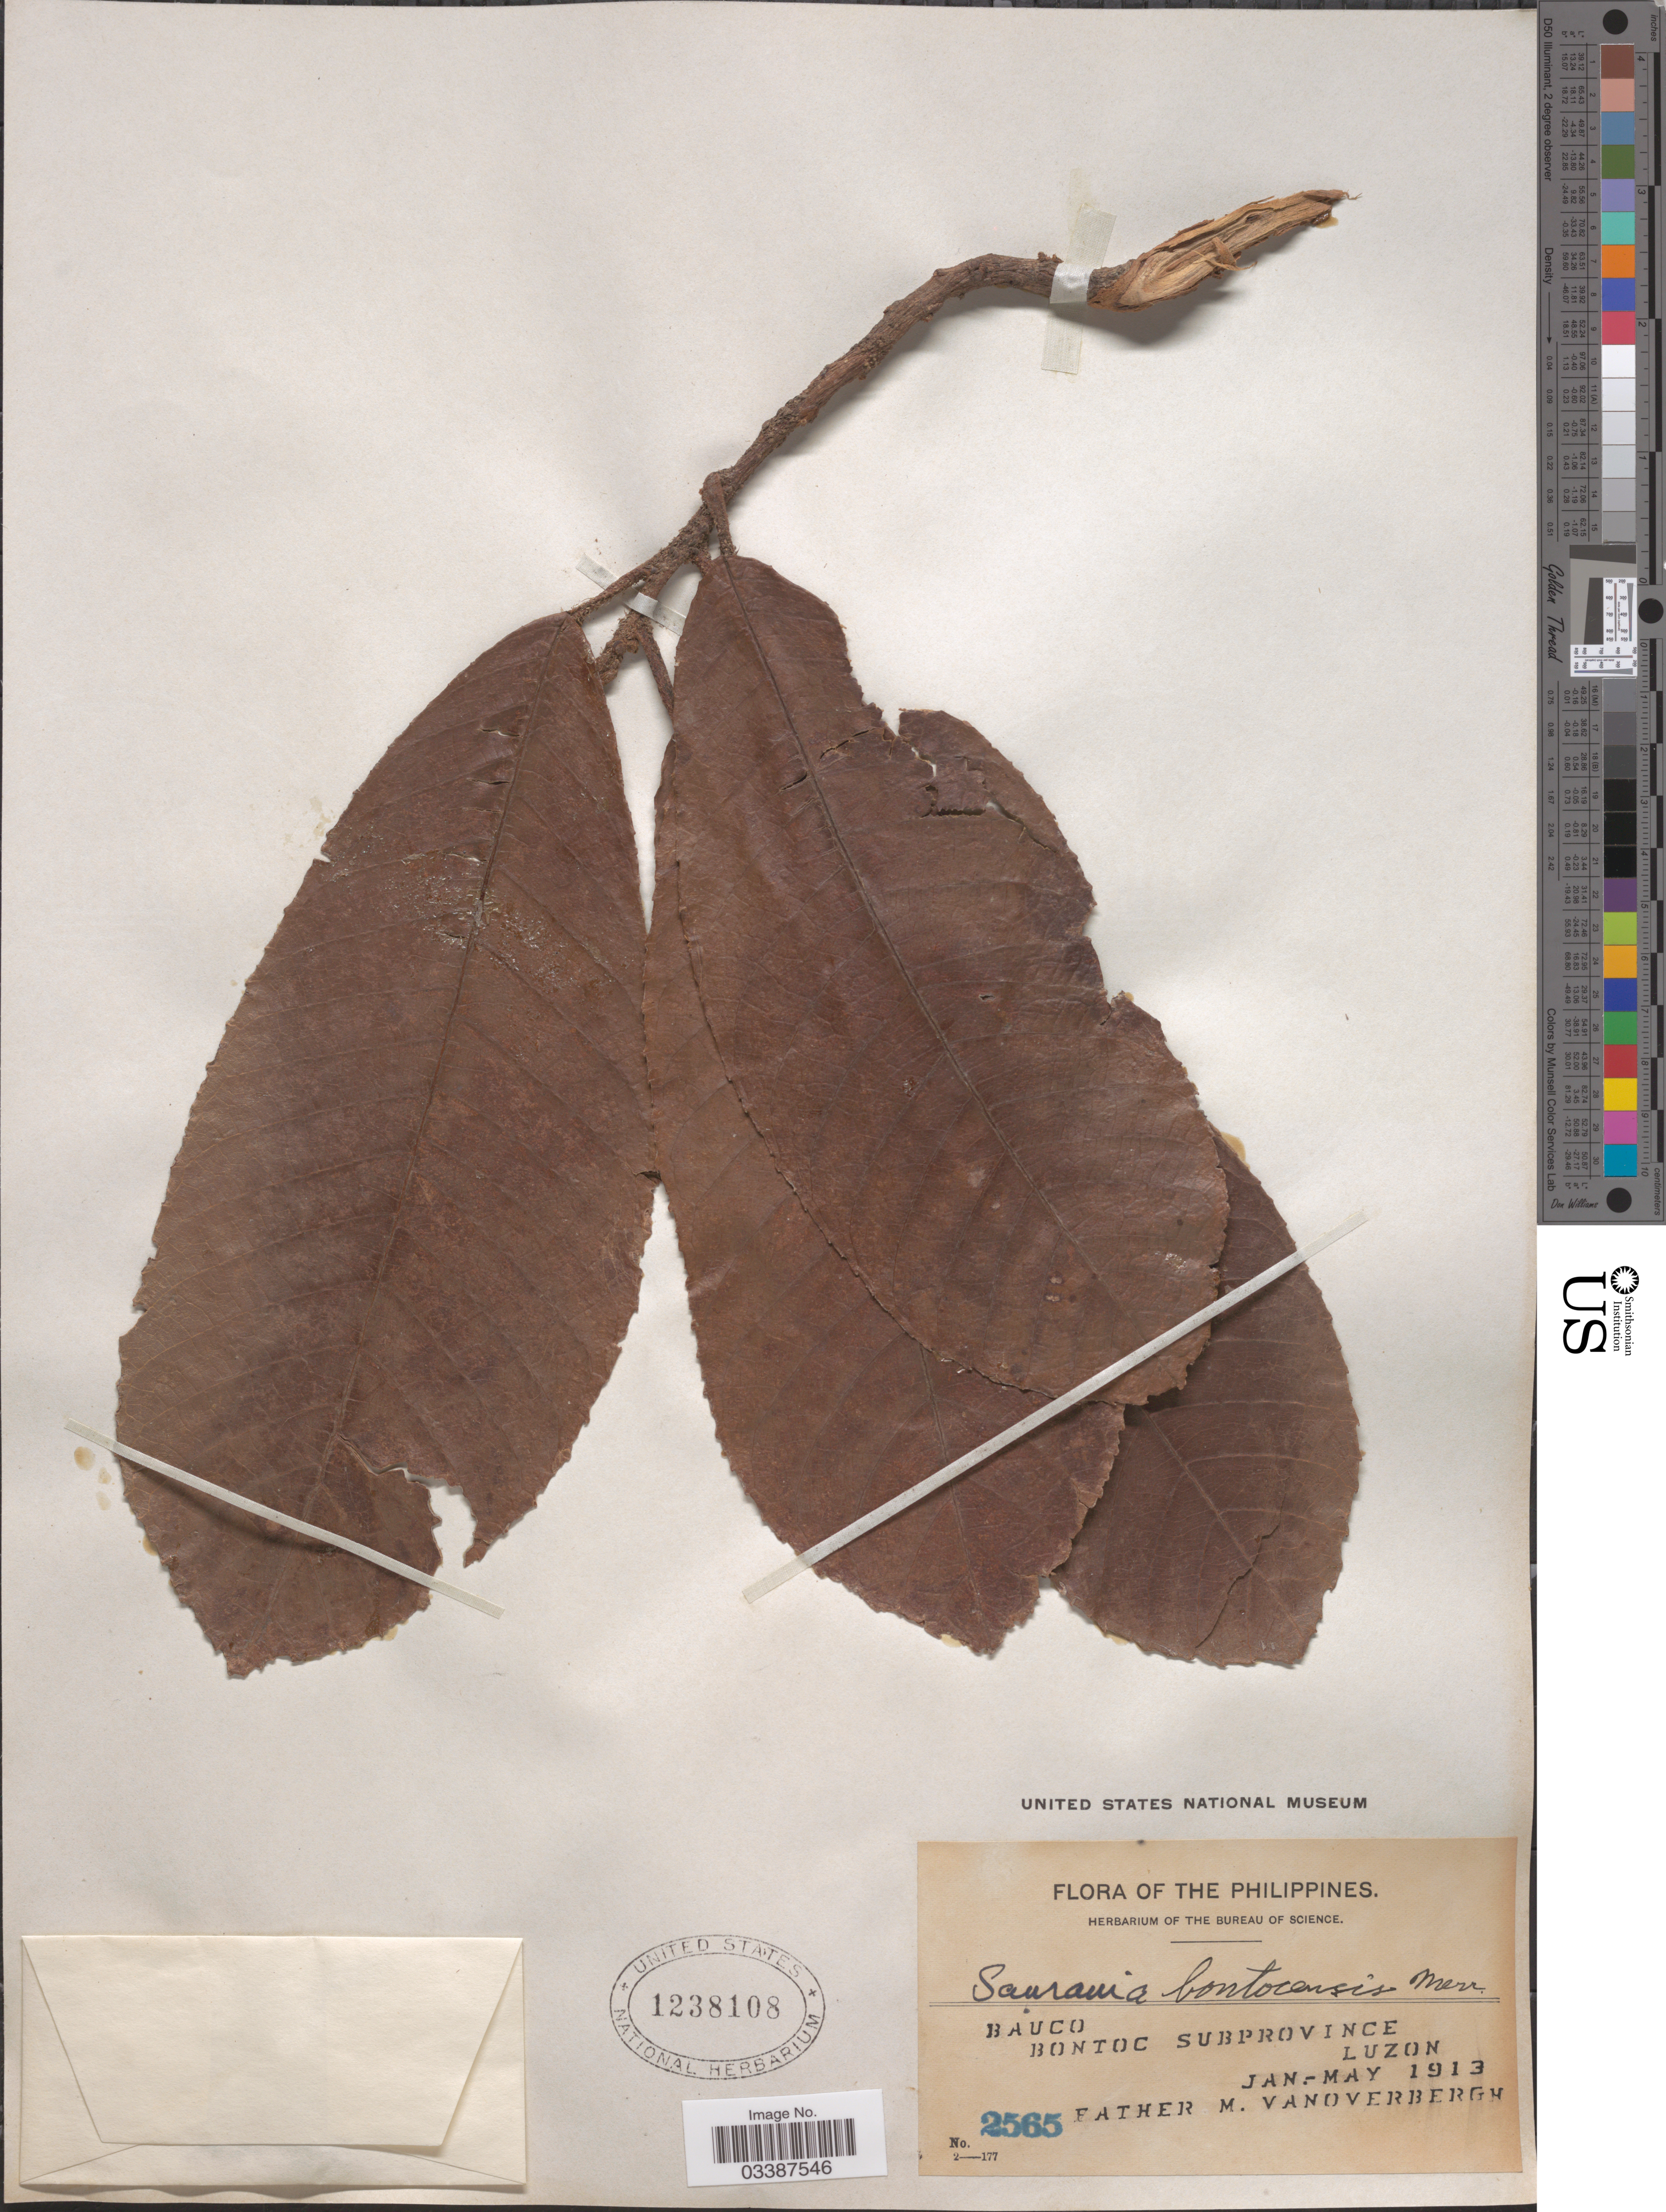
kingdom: Plantae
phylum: Tracheophyta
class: Magnoliopsida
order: Ericales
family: Actinidiaceae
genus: Saurauia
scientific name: Saurauia bontocensis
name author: Merr.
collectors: F. Vanoverbergh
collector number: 2565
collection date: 1913-01/1913-05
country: Philippines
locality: Bauco, Bontoc Subprovince, Luzon.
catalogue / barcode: US 1238108